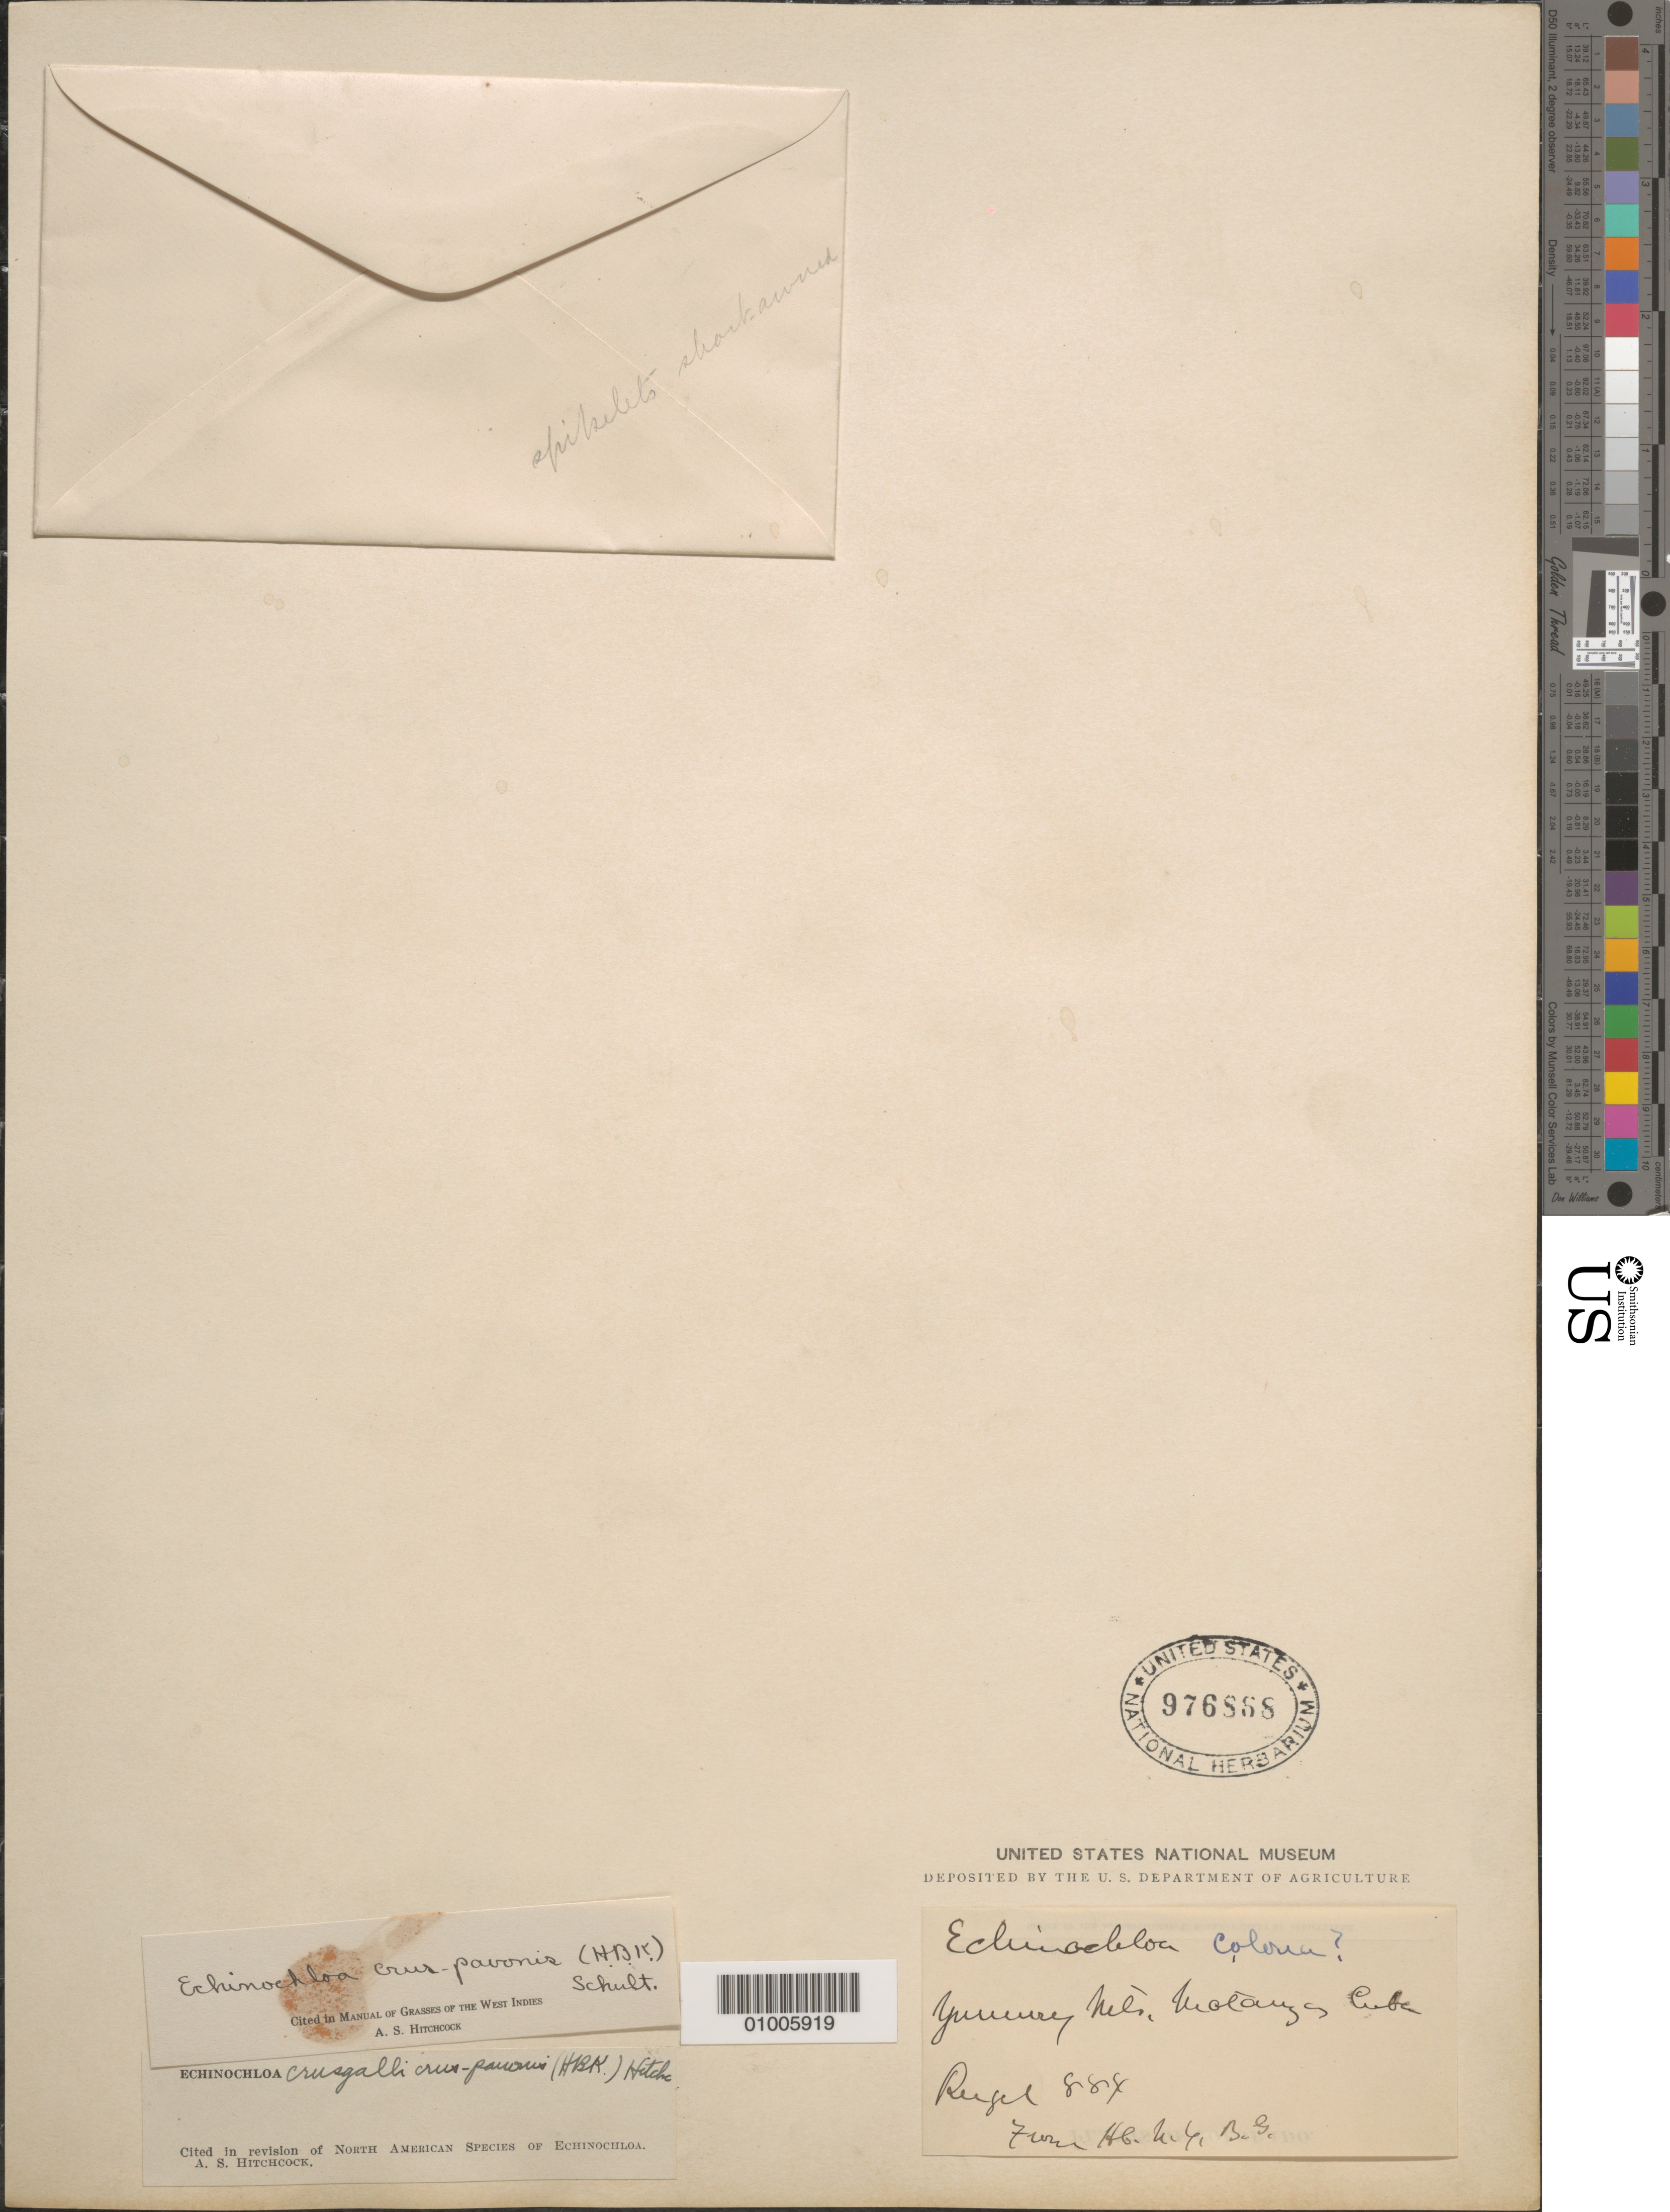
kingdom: Plantae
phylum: Tracheophyta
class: Liliopsida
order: Poales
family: Poaceae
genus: Echinochloa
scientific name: Echinochloa crus-pavonis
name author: (Kunth) Schult.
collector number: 884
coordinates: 0 N, 0 E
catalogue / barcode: US 976888